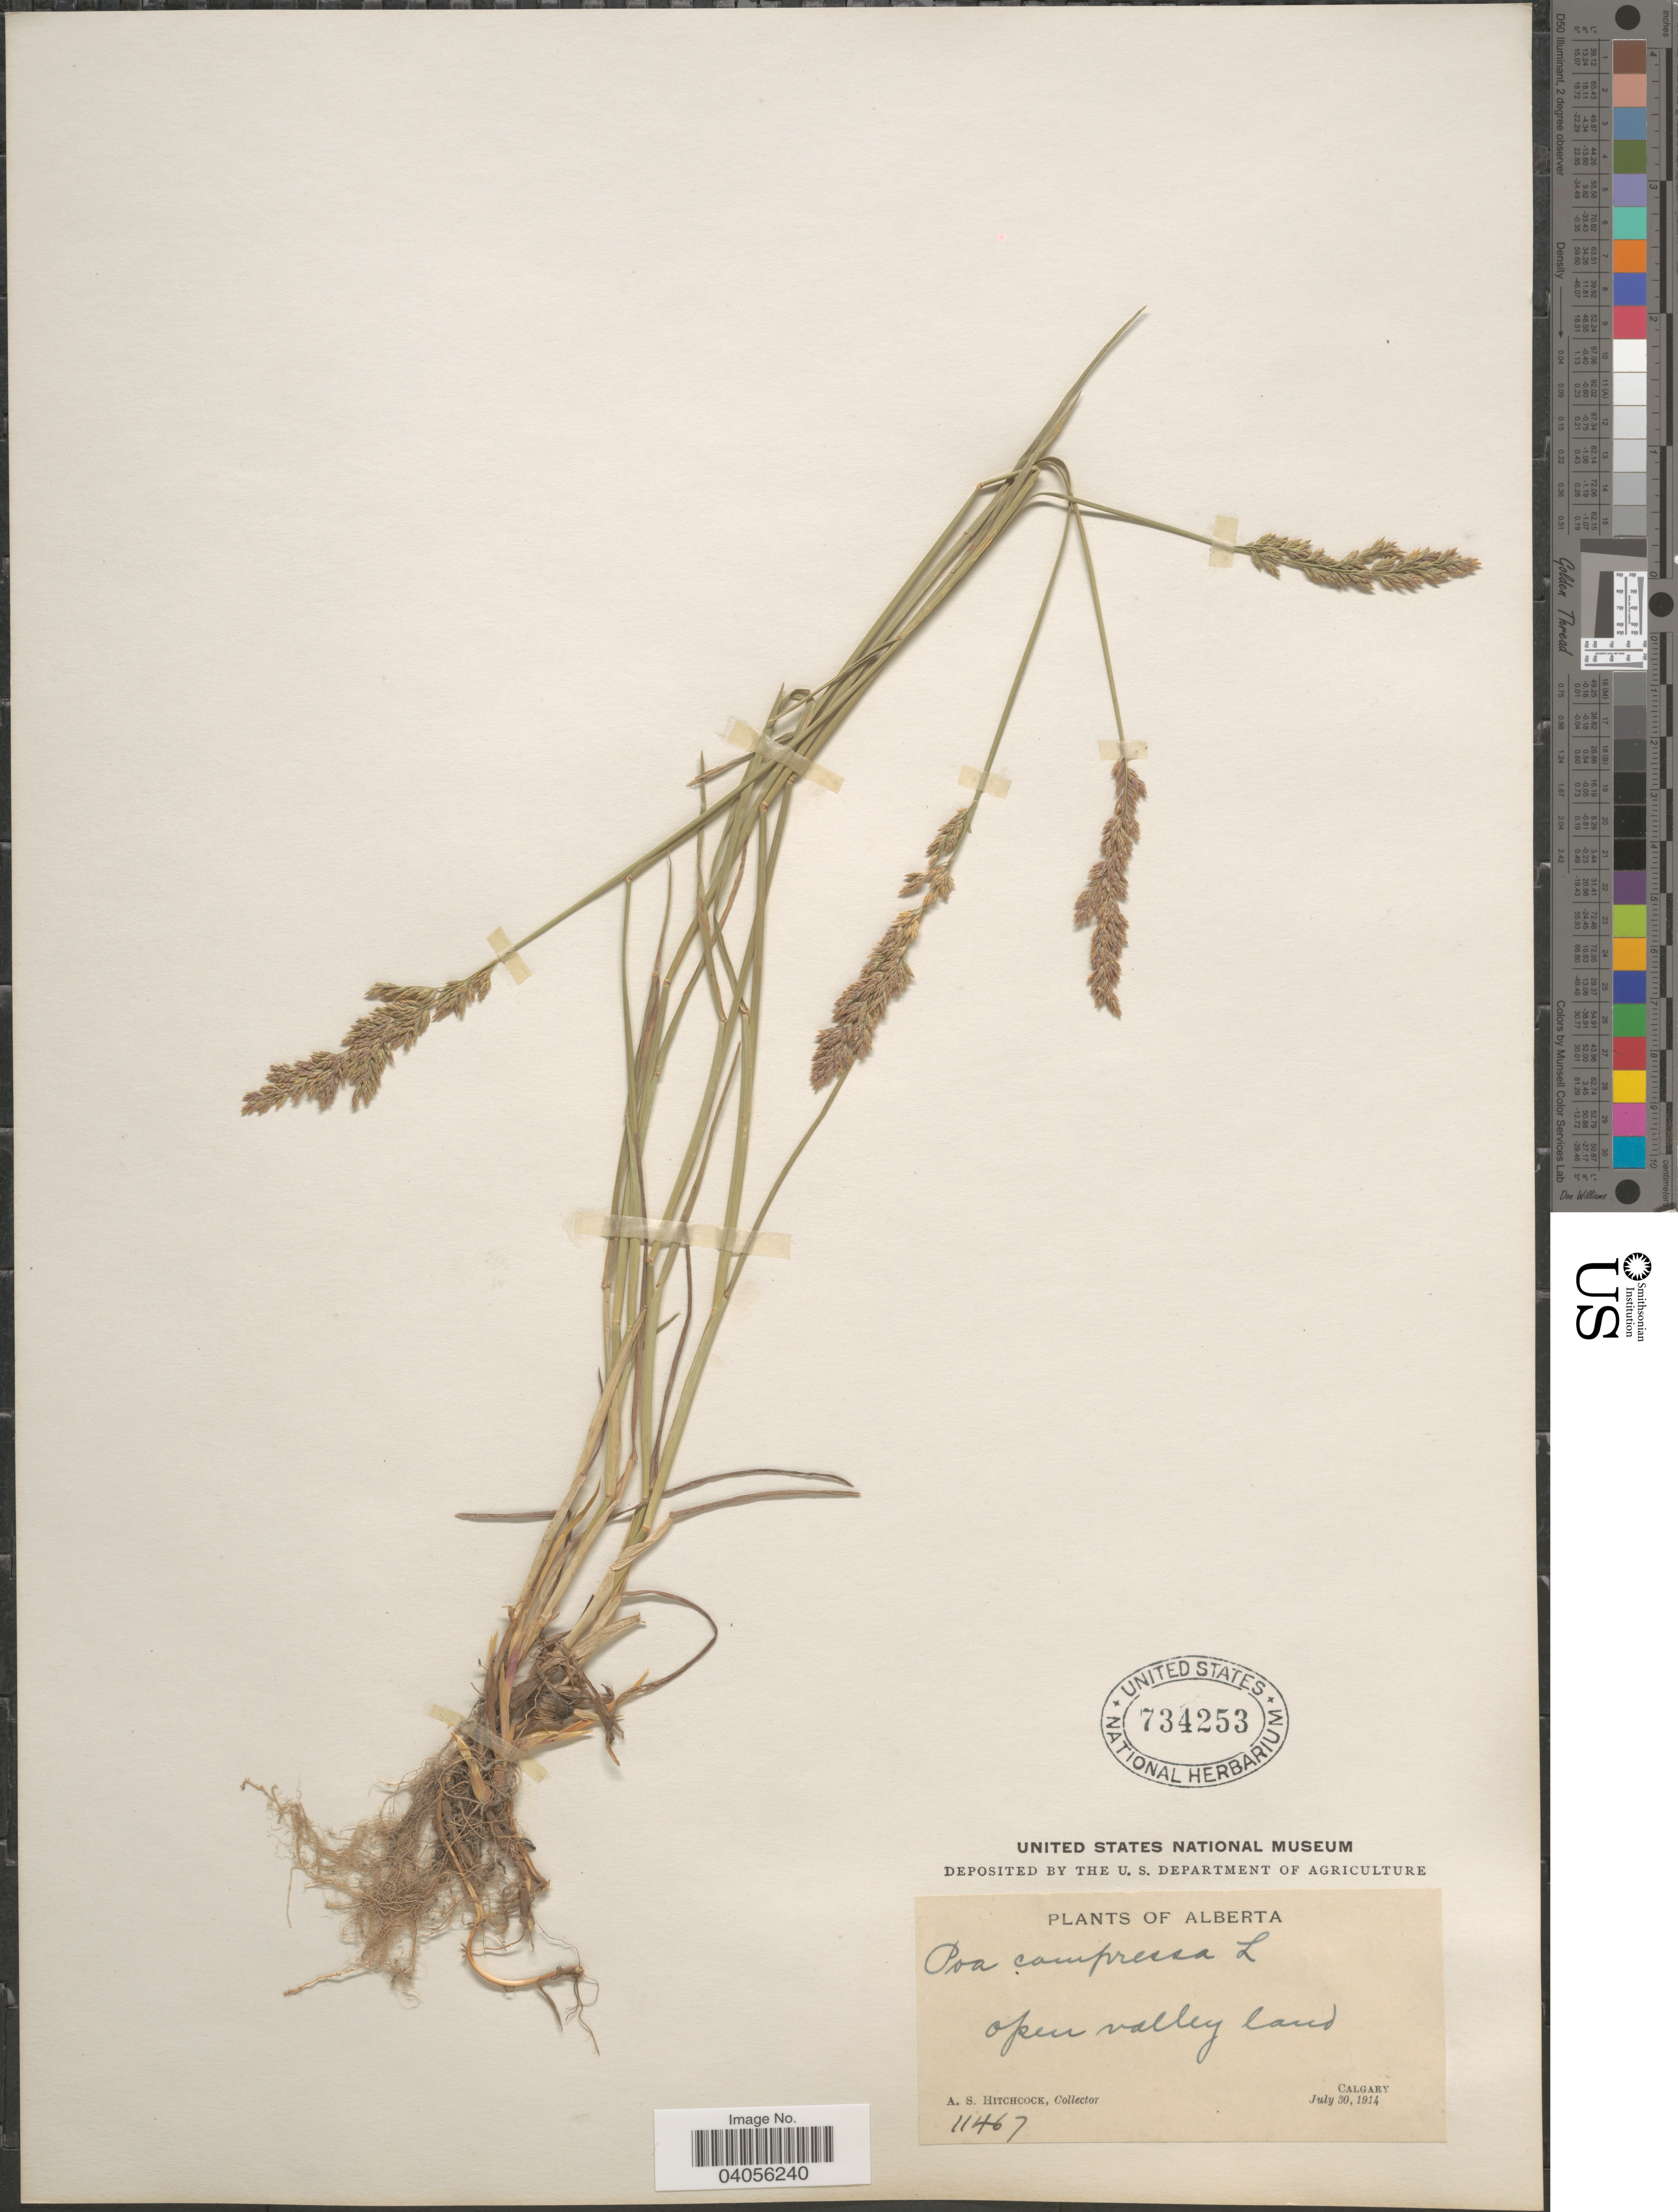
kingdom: Plantae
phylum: Tracheophyta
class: Liliopsida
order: Poales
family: Poaceae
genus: Poa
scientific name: Poa compressa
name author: L.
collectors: A. S. Hitchcock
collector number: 11467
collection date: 1914-07-30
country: Canada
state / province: Alberta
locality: Calgary.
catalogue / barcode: US 734253